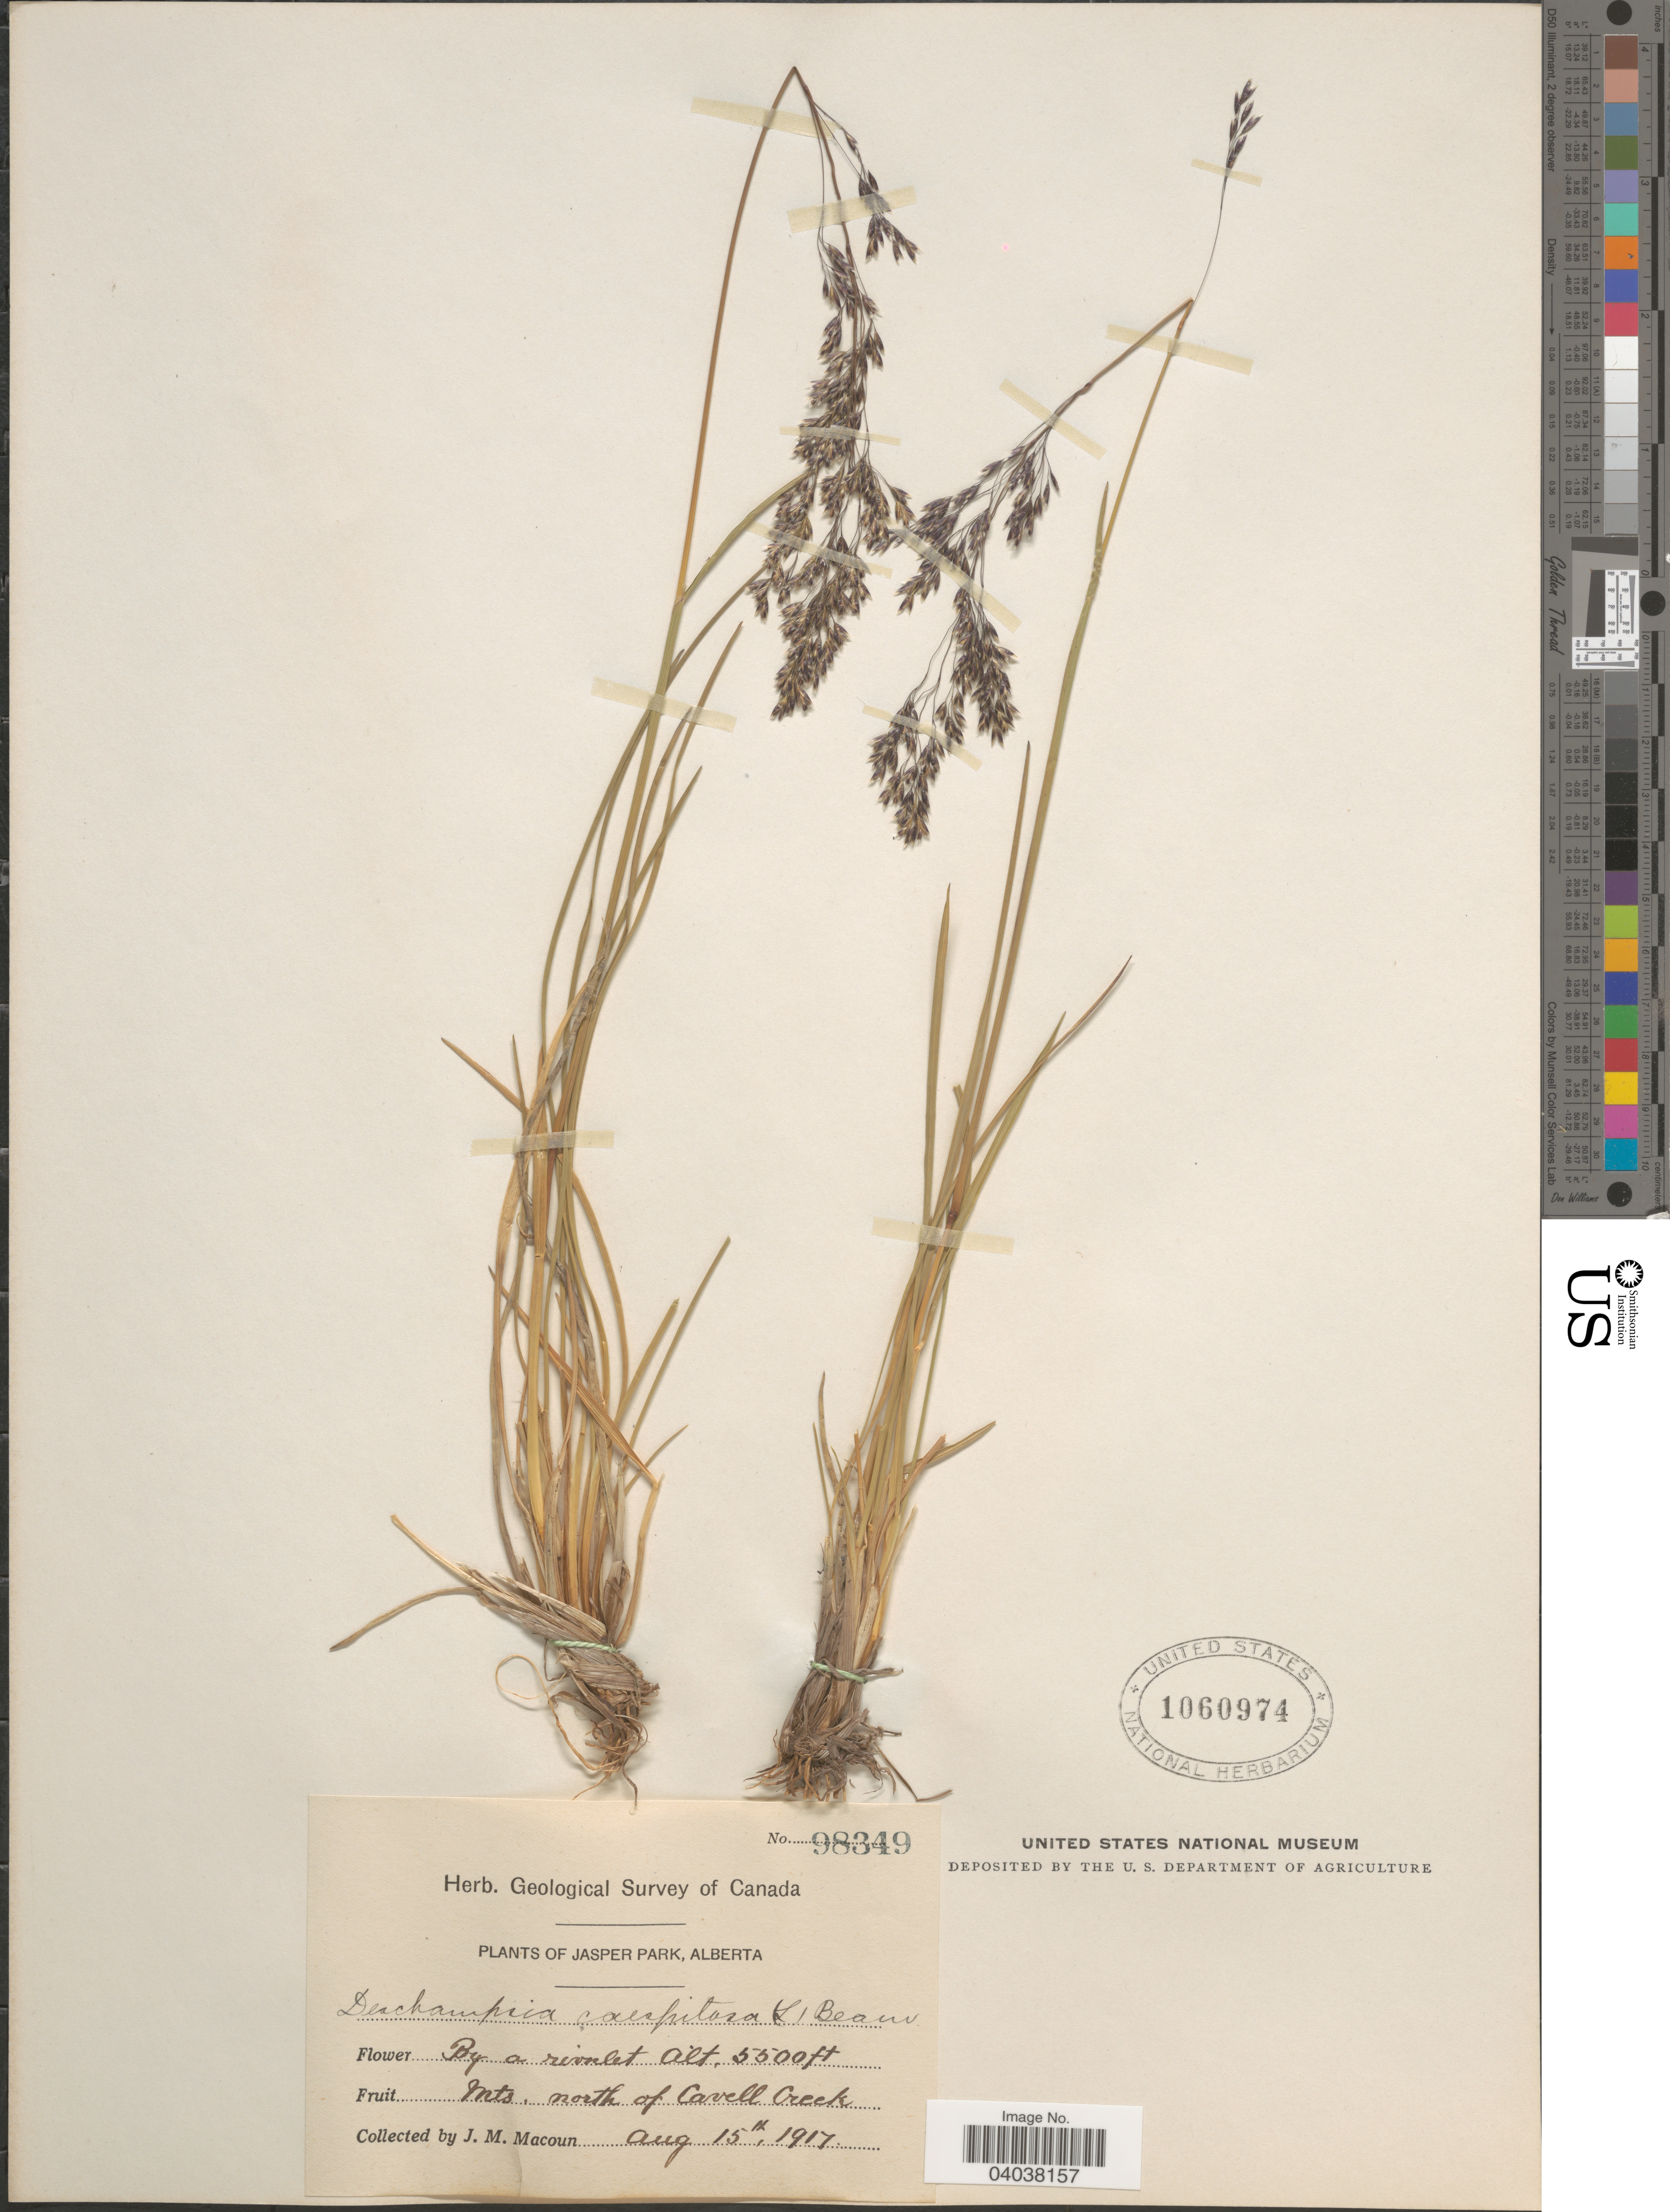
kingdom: Plantae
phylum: Tracheophyta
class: Liliopsida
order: Poales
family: Poaceae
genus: Deschampsia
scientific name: Deschampsia cespitosa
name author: (L.) P. Beauv.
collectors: J. M. Macoun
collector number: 98349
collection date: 1917-08-15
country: Canada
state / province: Alberta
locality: Jasper Park. Mts. north of Cavell Creek.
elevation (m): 1676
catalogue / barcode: US 1060974